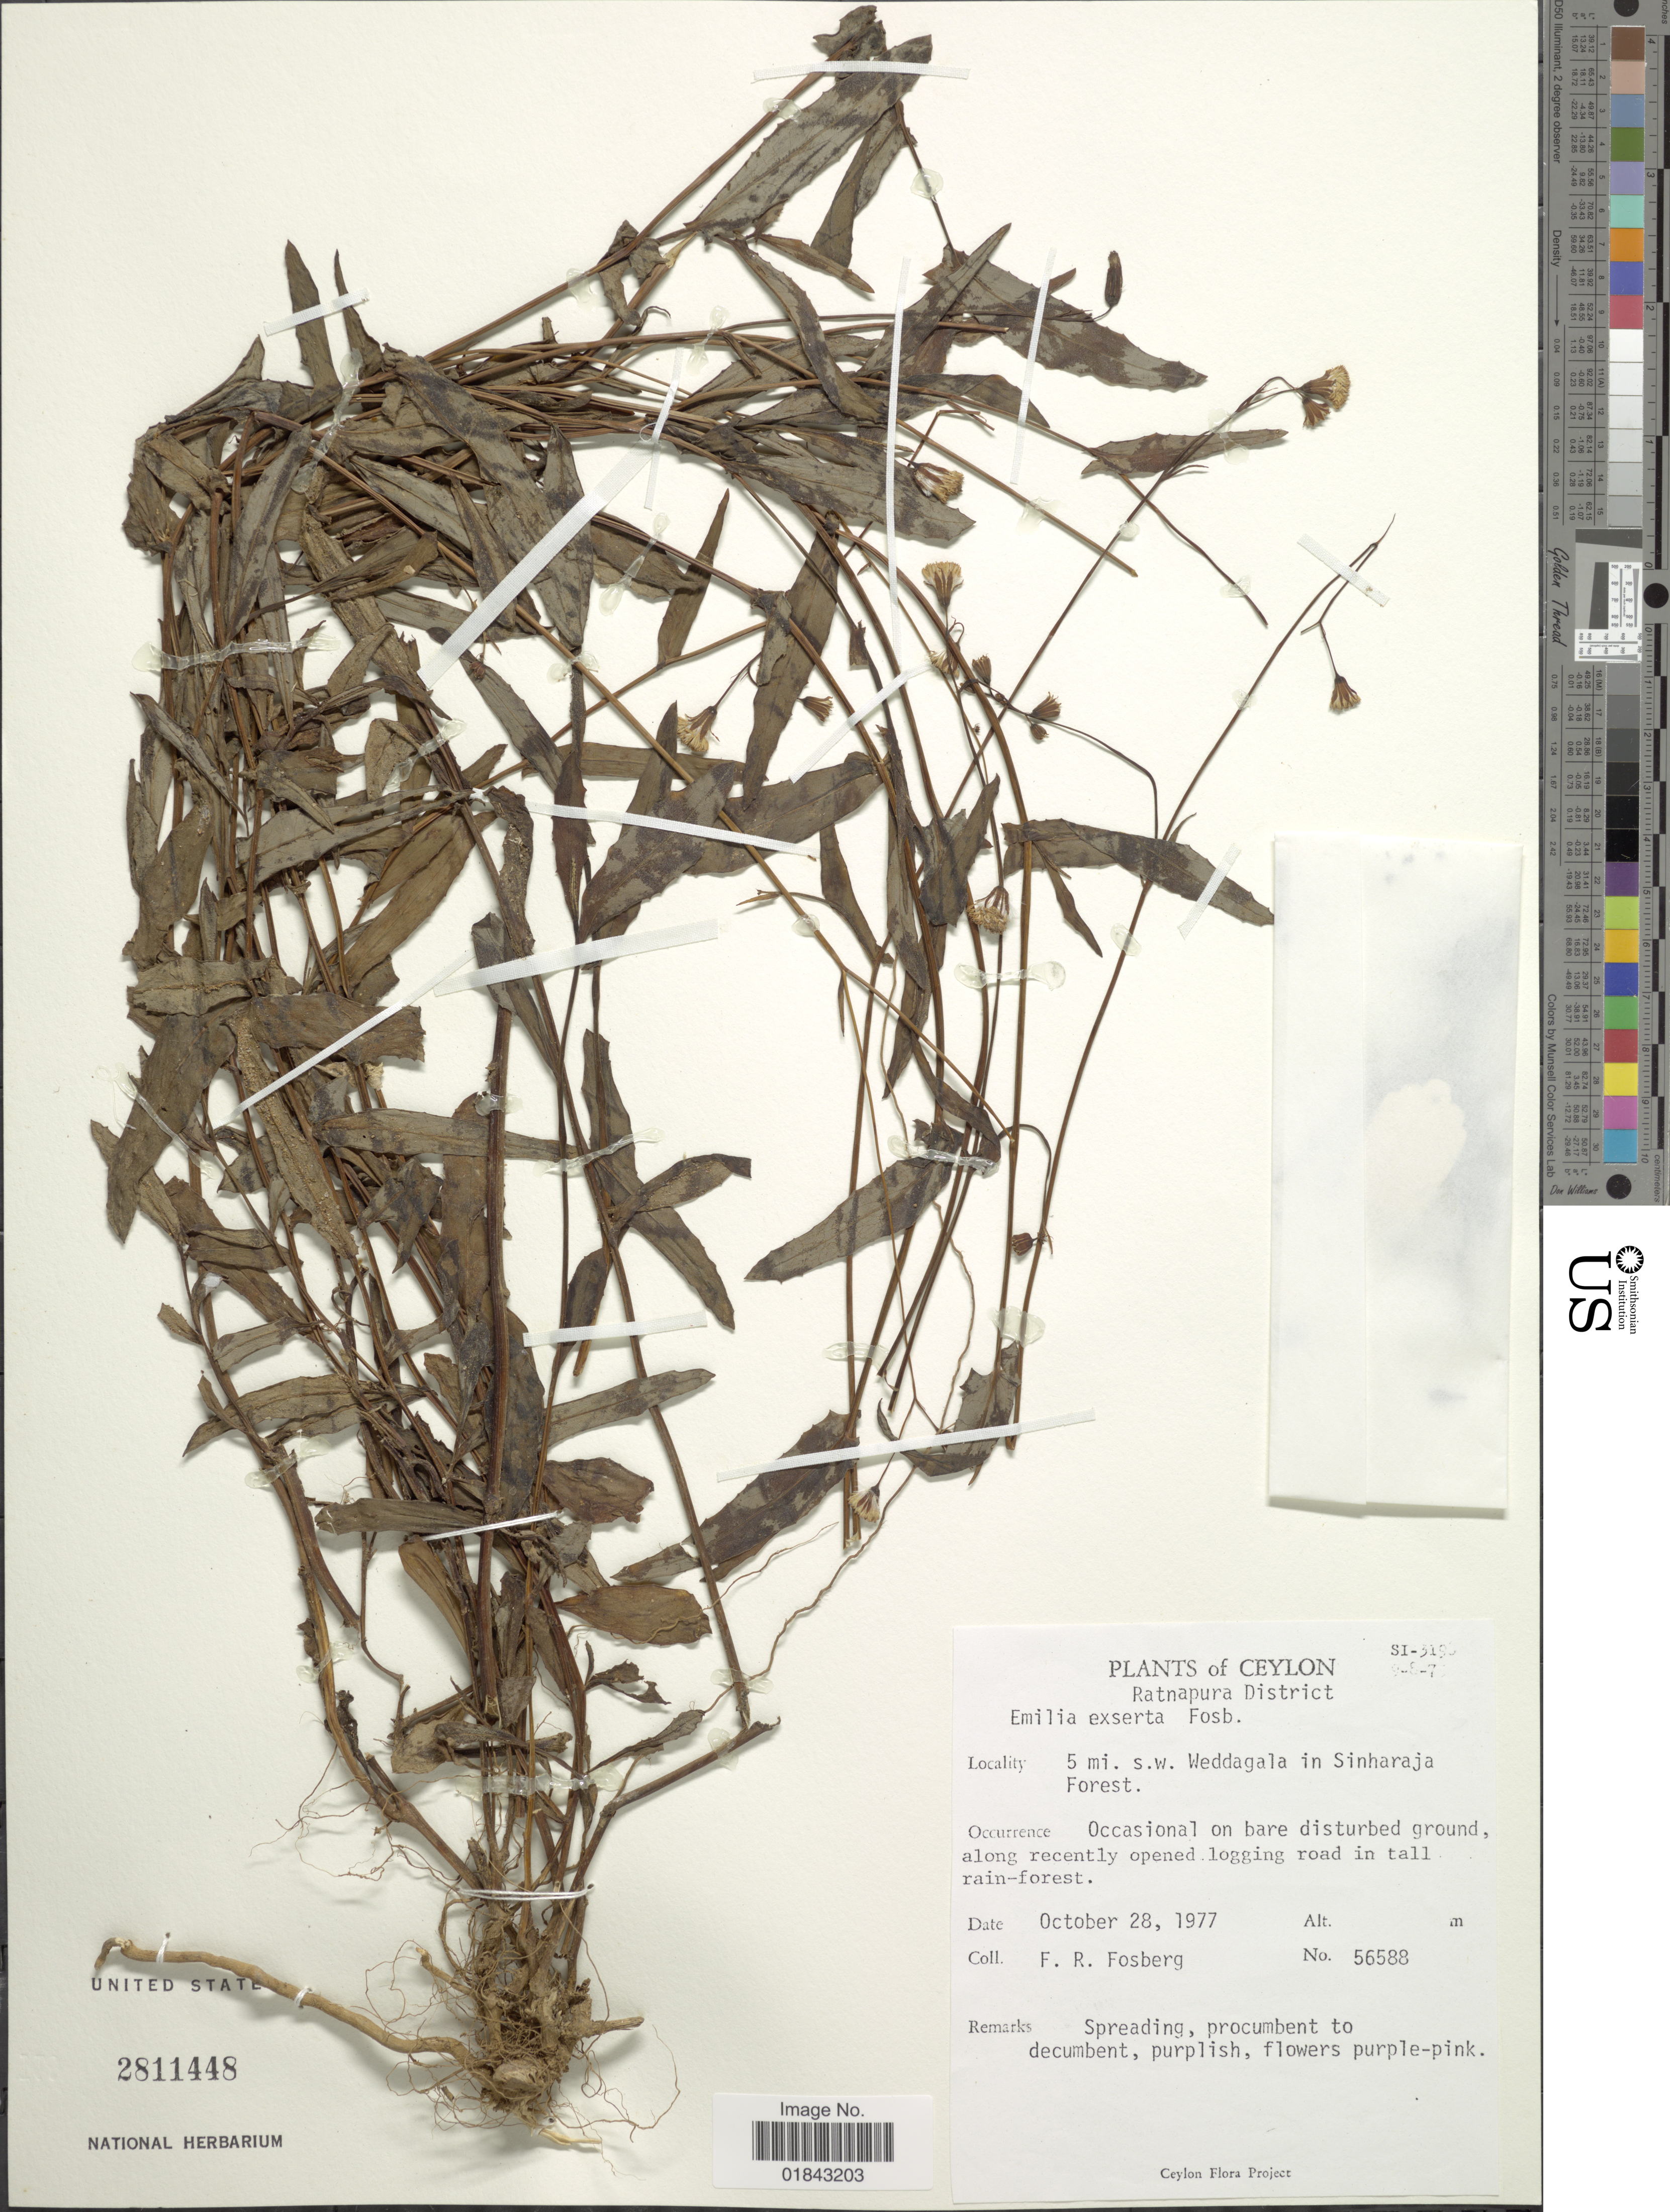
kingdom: Plantae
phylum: Tracheophyta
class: Magnoliopsida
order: Asterales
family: Asteraceae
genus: Emilia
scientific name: Emilia exserta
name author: Fosberg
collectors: F. R. Fosberg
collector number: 56588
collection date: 1977-10-28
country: Sri Lanka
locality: Ceylon, Ratnapura District, 5 mi. s.w. Weddagala in Sinharaja Forest, occasional on bare disturbed ground, along recently opened logging road in tall rain-forest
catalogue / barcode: US 2811448